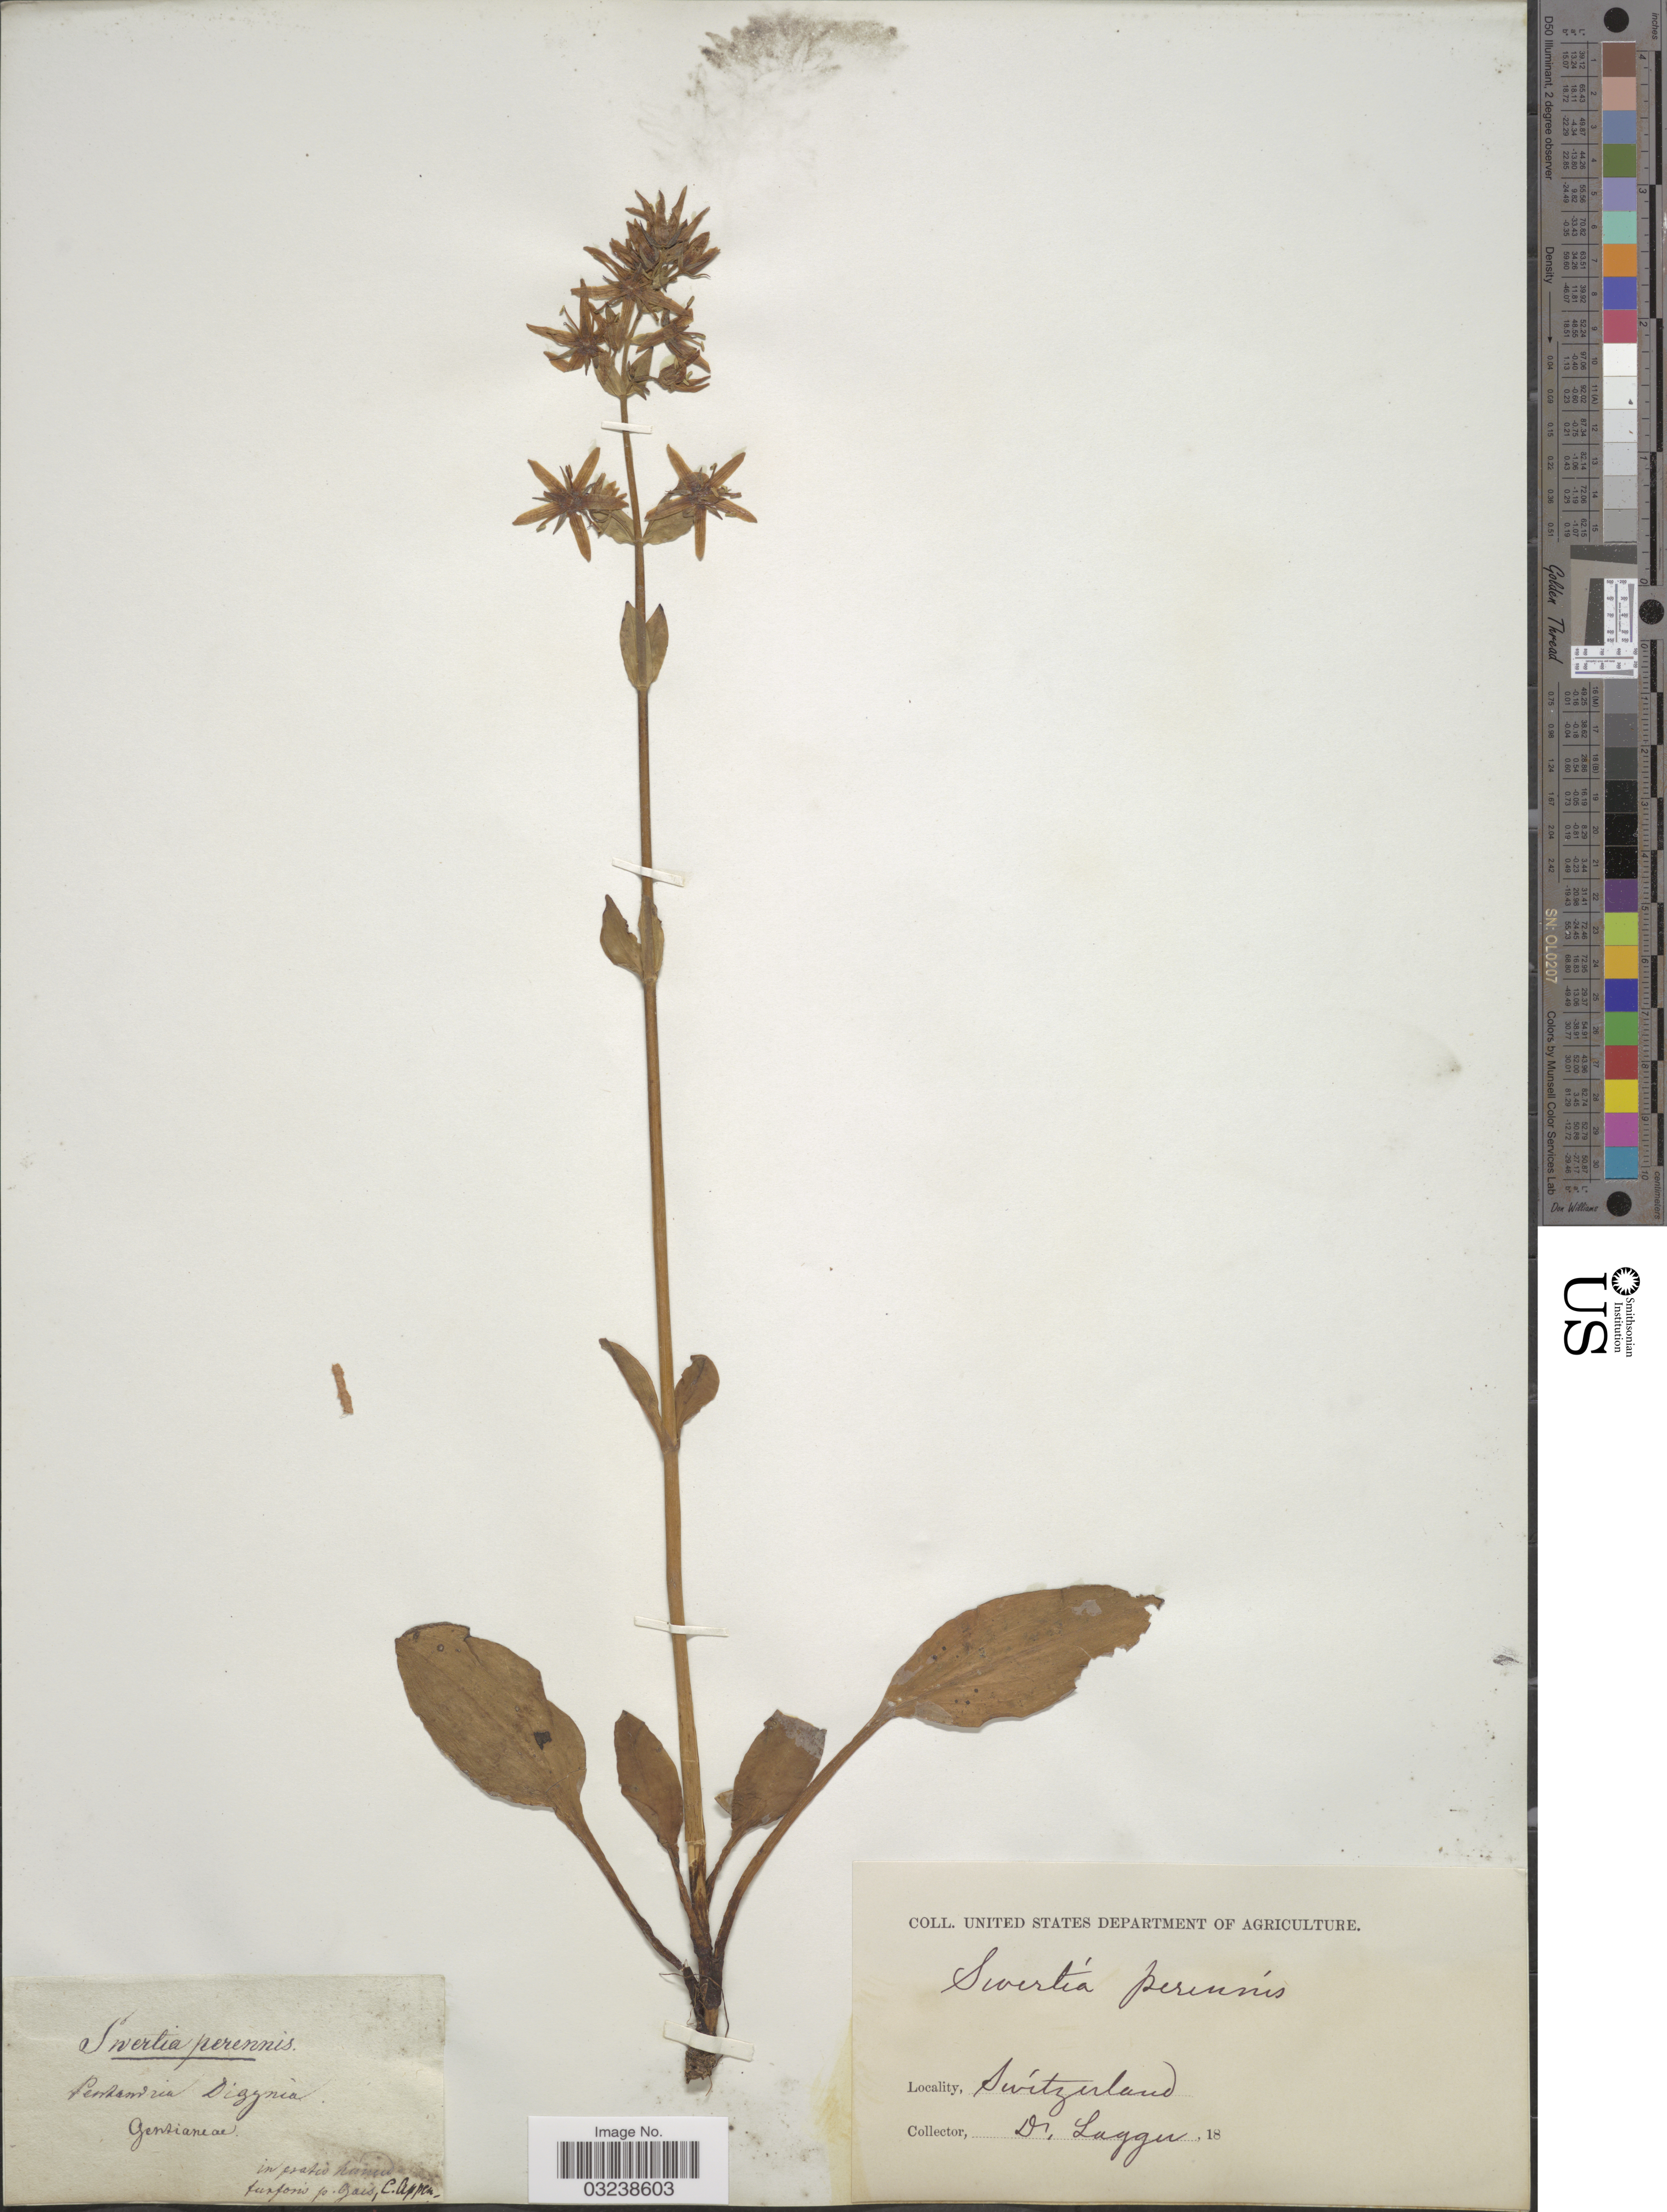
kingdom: Plantae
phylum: Tracheophyta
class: Magnoliopsida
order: Gentianales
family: Gentianaceae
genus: Swertia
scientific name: Swertia perennis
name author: L.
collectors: F. J. Lagger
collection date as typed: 18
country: Switzerland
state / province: Appenzell Ausserrhoden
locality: In pratis humid furforis p. Gais, C. Appen.